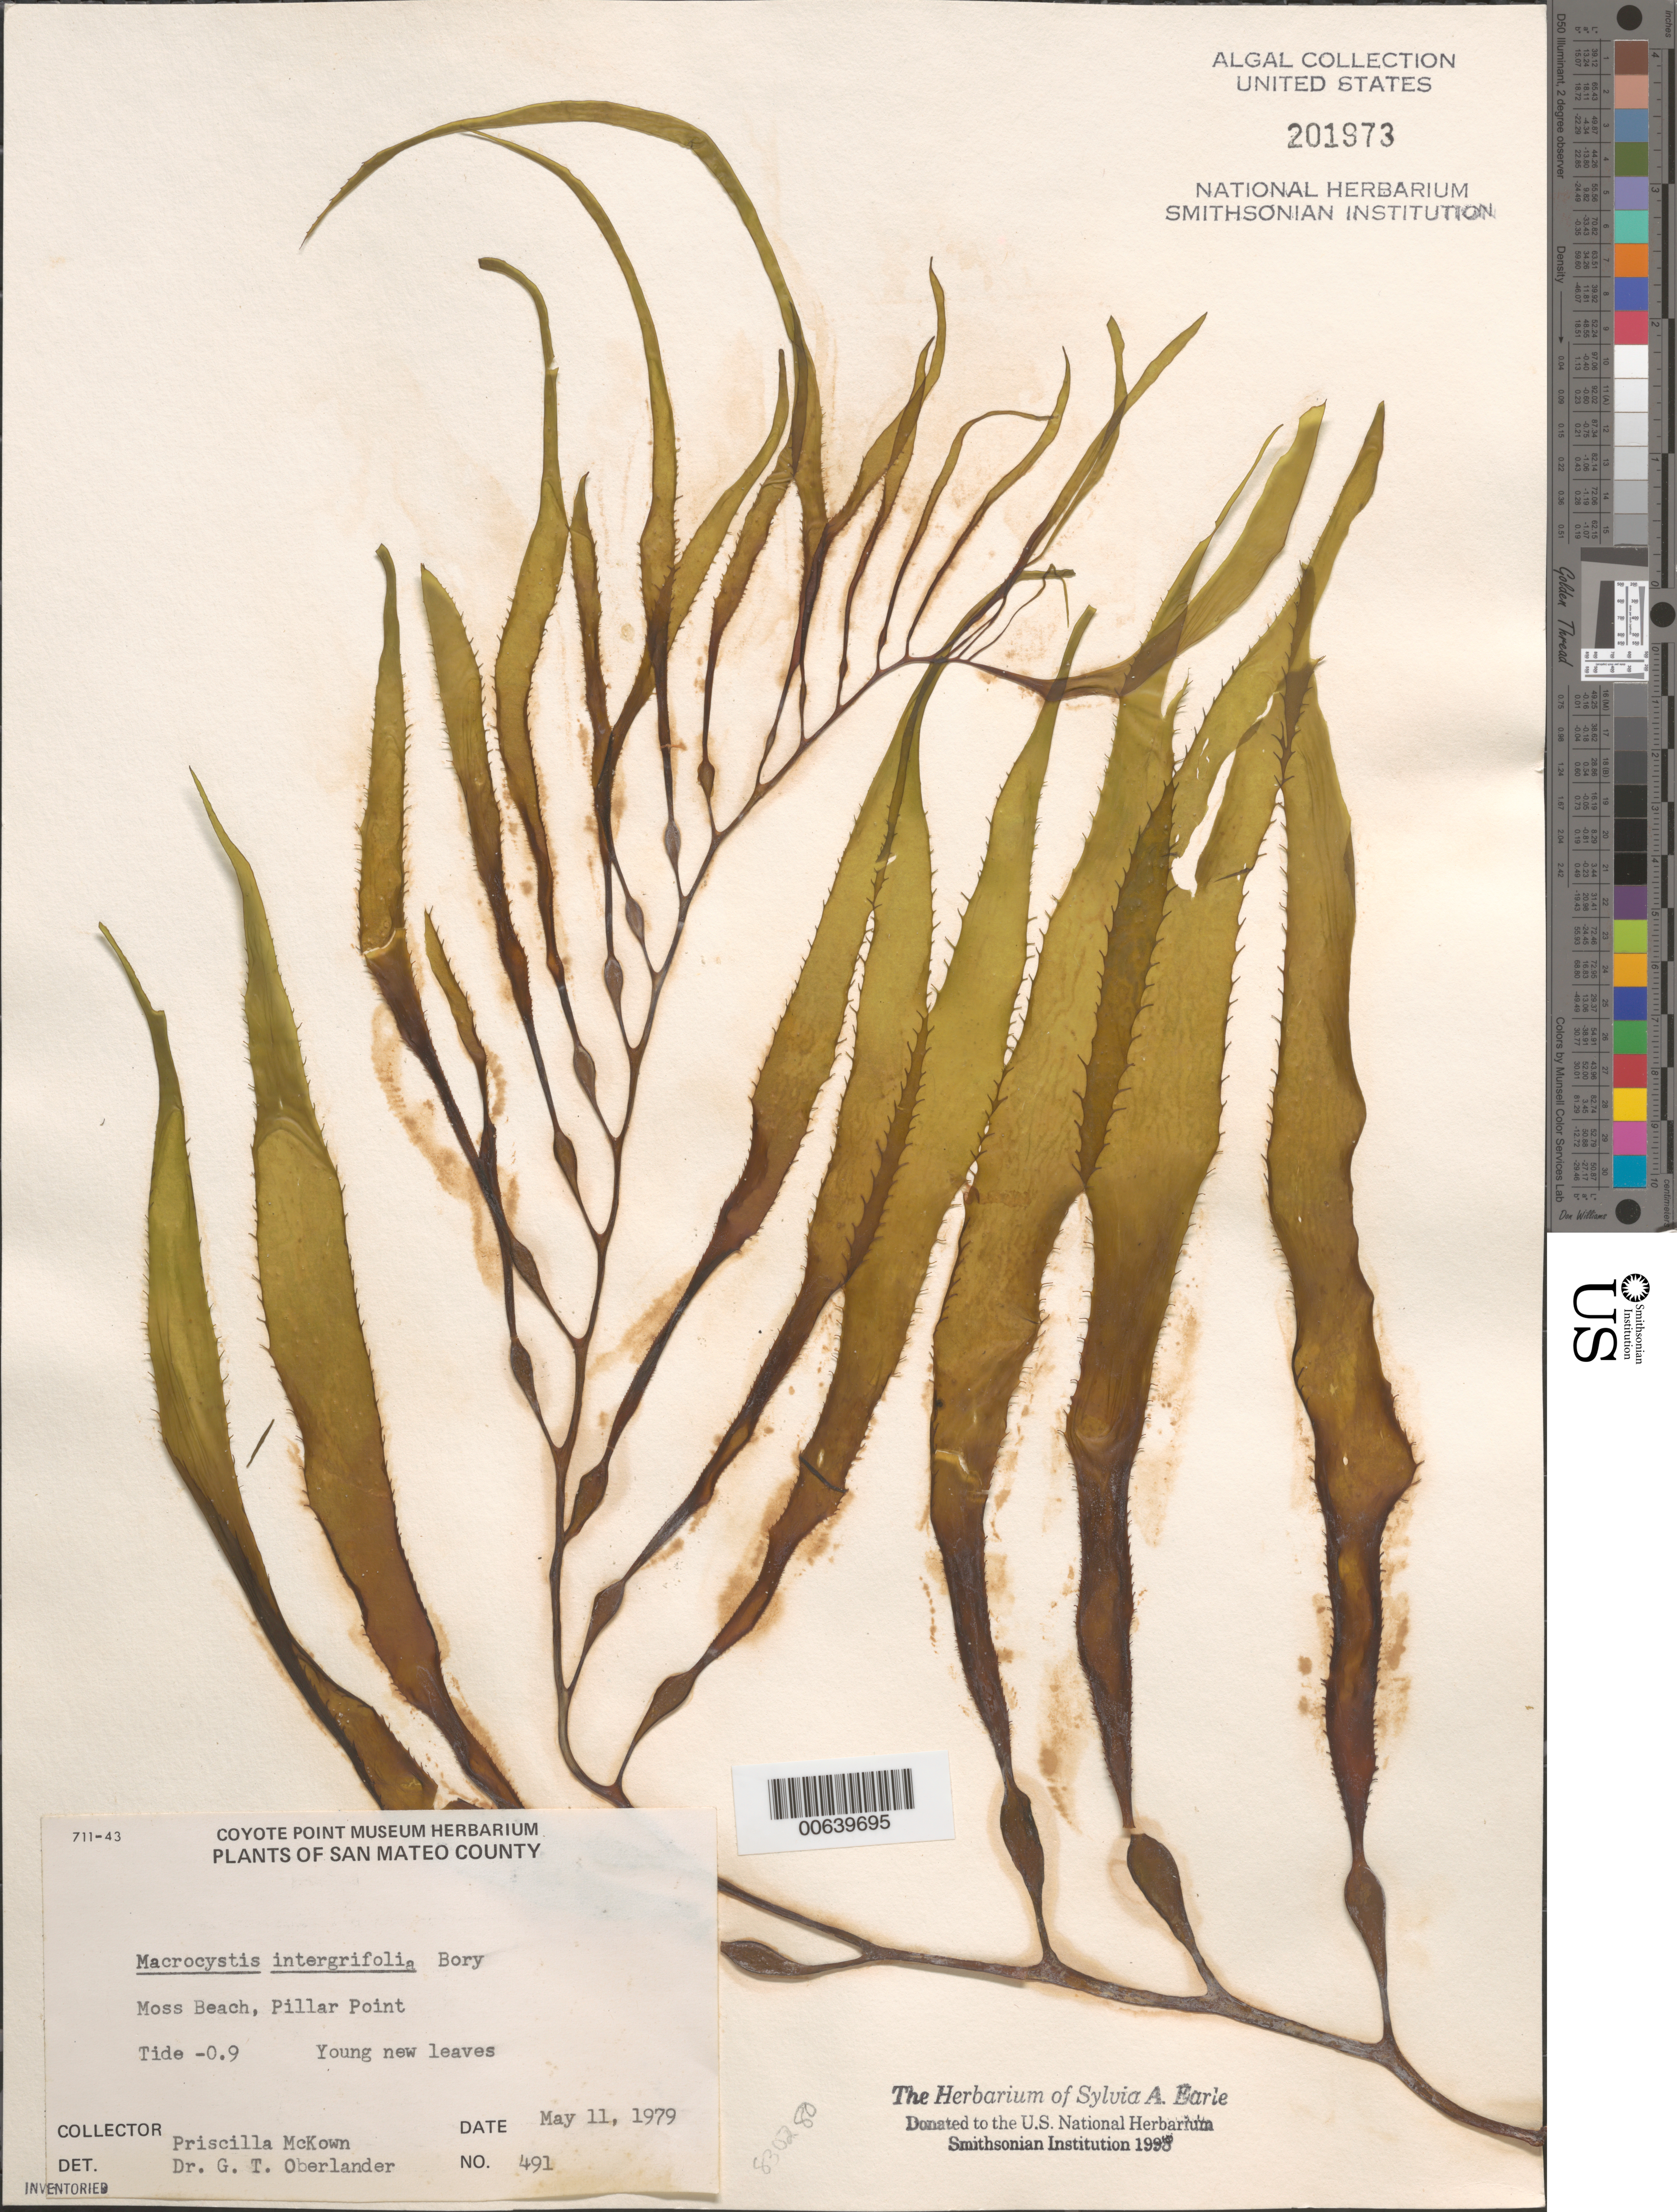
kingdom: Chromista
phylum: Ochrophyta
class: Phaeophyceae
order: Laminariales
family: Laminariaceae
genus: Macrocystis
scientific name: Macrocystis pyrifera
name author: (L.) C. Agardh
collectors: P. McKown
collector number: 491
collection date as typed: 11 May 1979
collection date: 1979-05-11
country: United States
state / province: California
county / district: San Mateo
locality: Moss Beach, Pillar Point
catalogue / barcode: US 201973